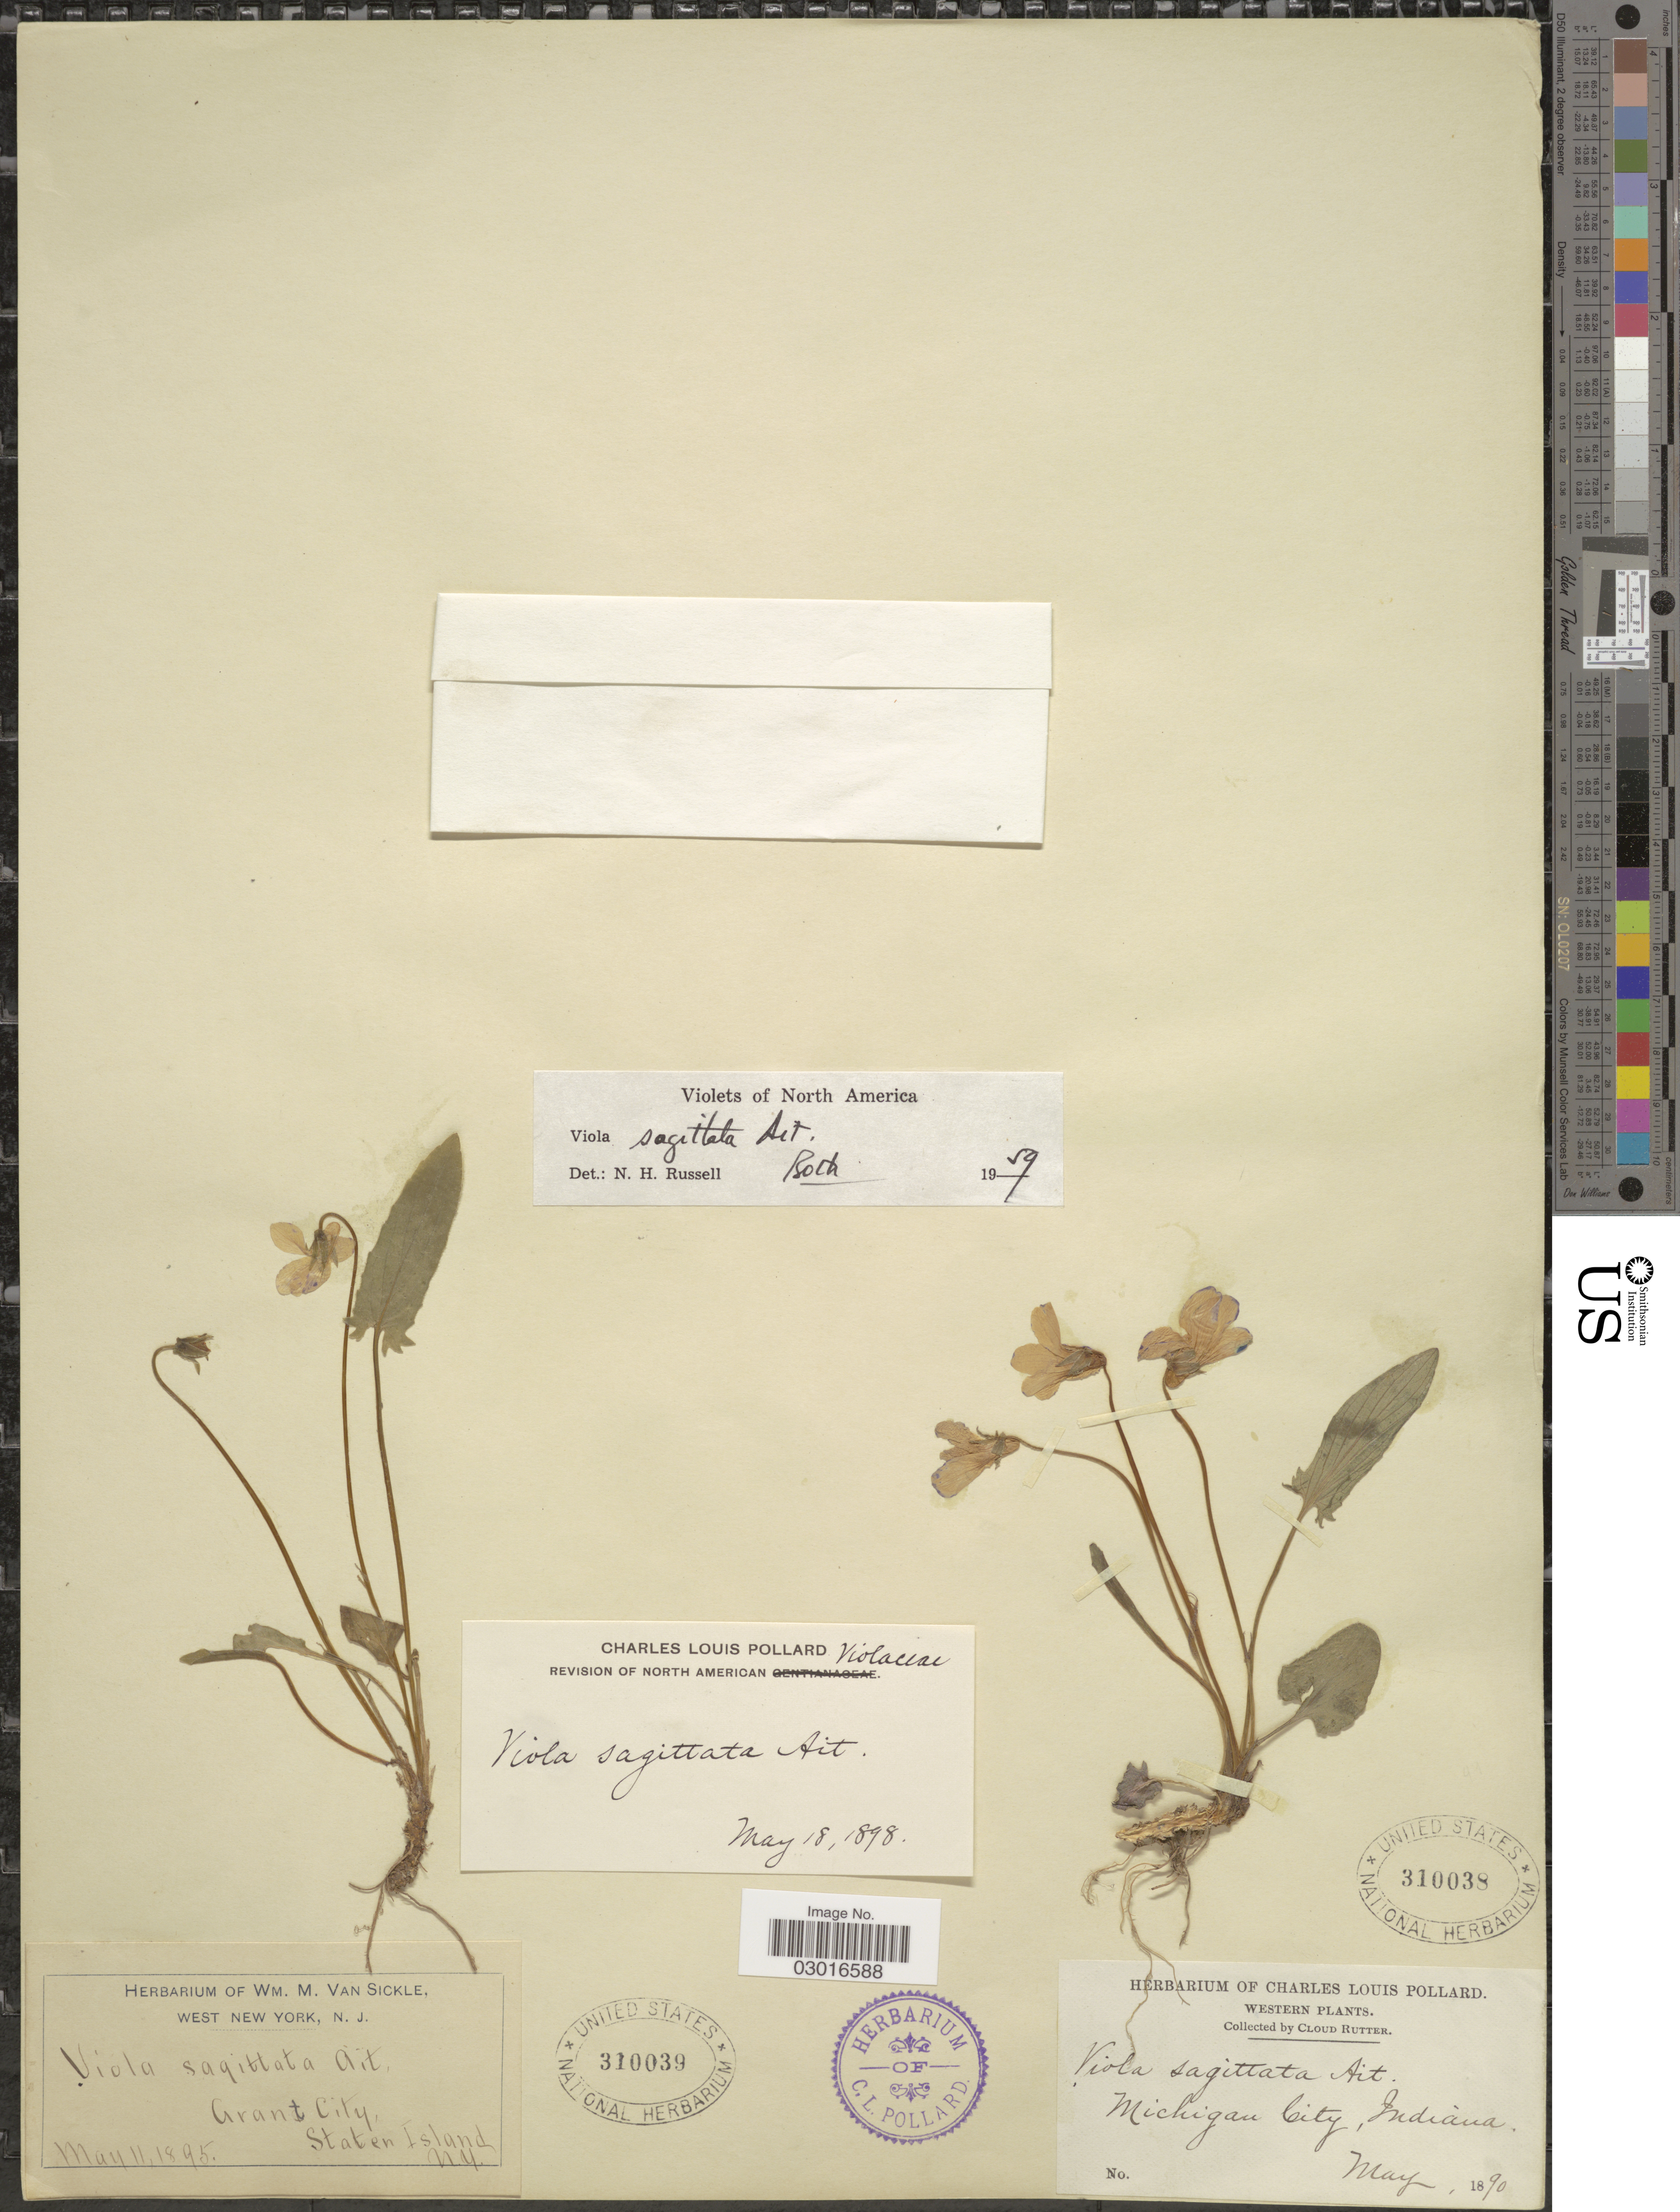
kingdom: Plantae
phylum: Tracheophyta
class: Magnoliopsida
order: Malpighiales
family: Violaceae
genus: Viola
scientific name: Viola sagittata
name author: Aiton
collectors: C. Rutter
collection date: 1890-05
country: United States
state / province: Indiana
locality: Western, Michigan City.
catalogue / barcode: US 310038